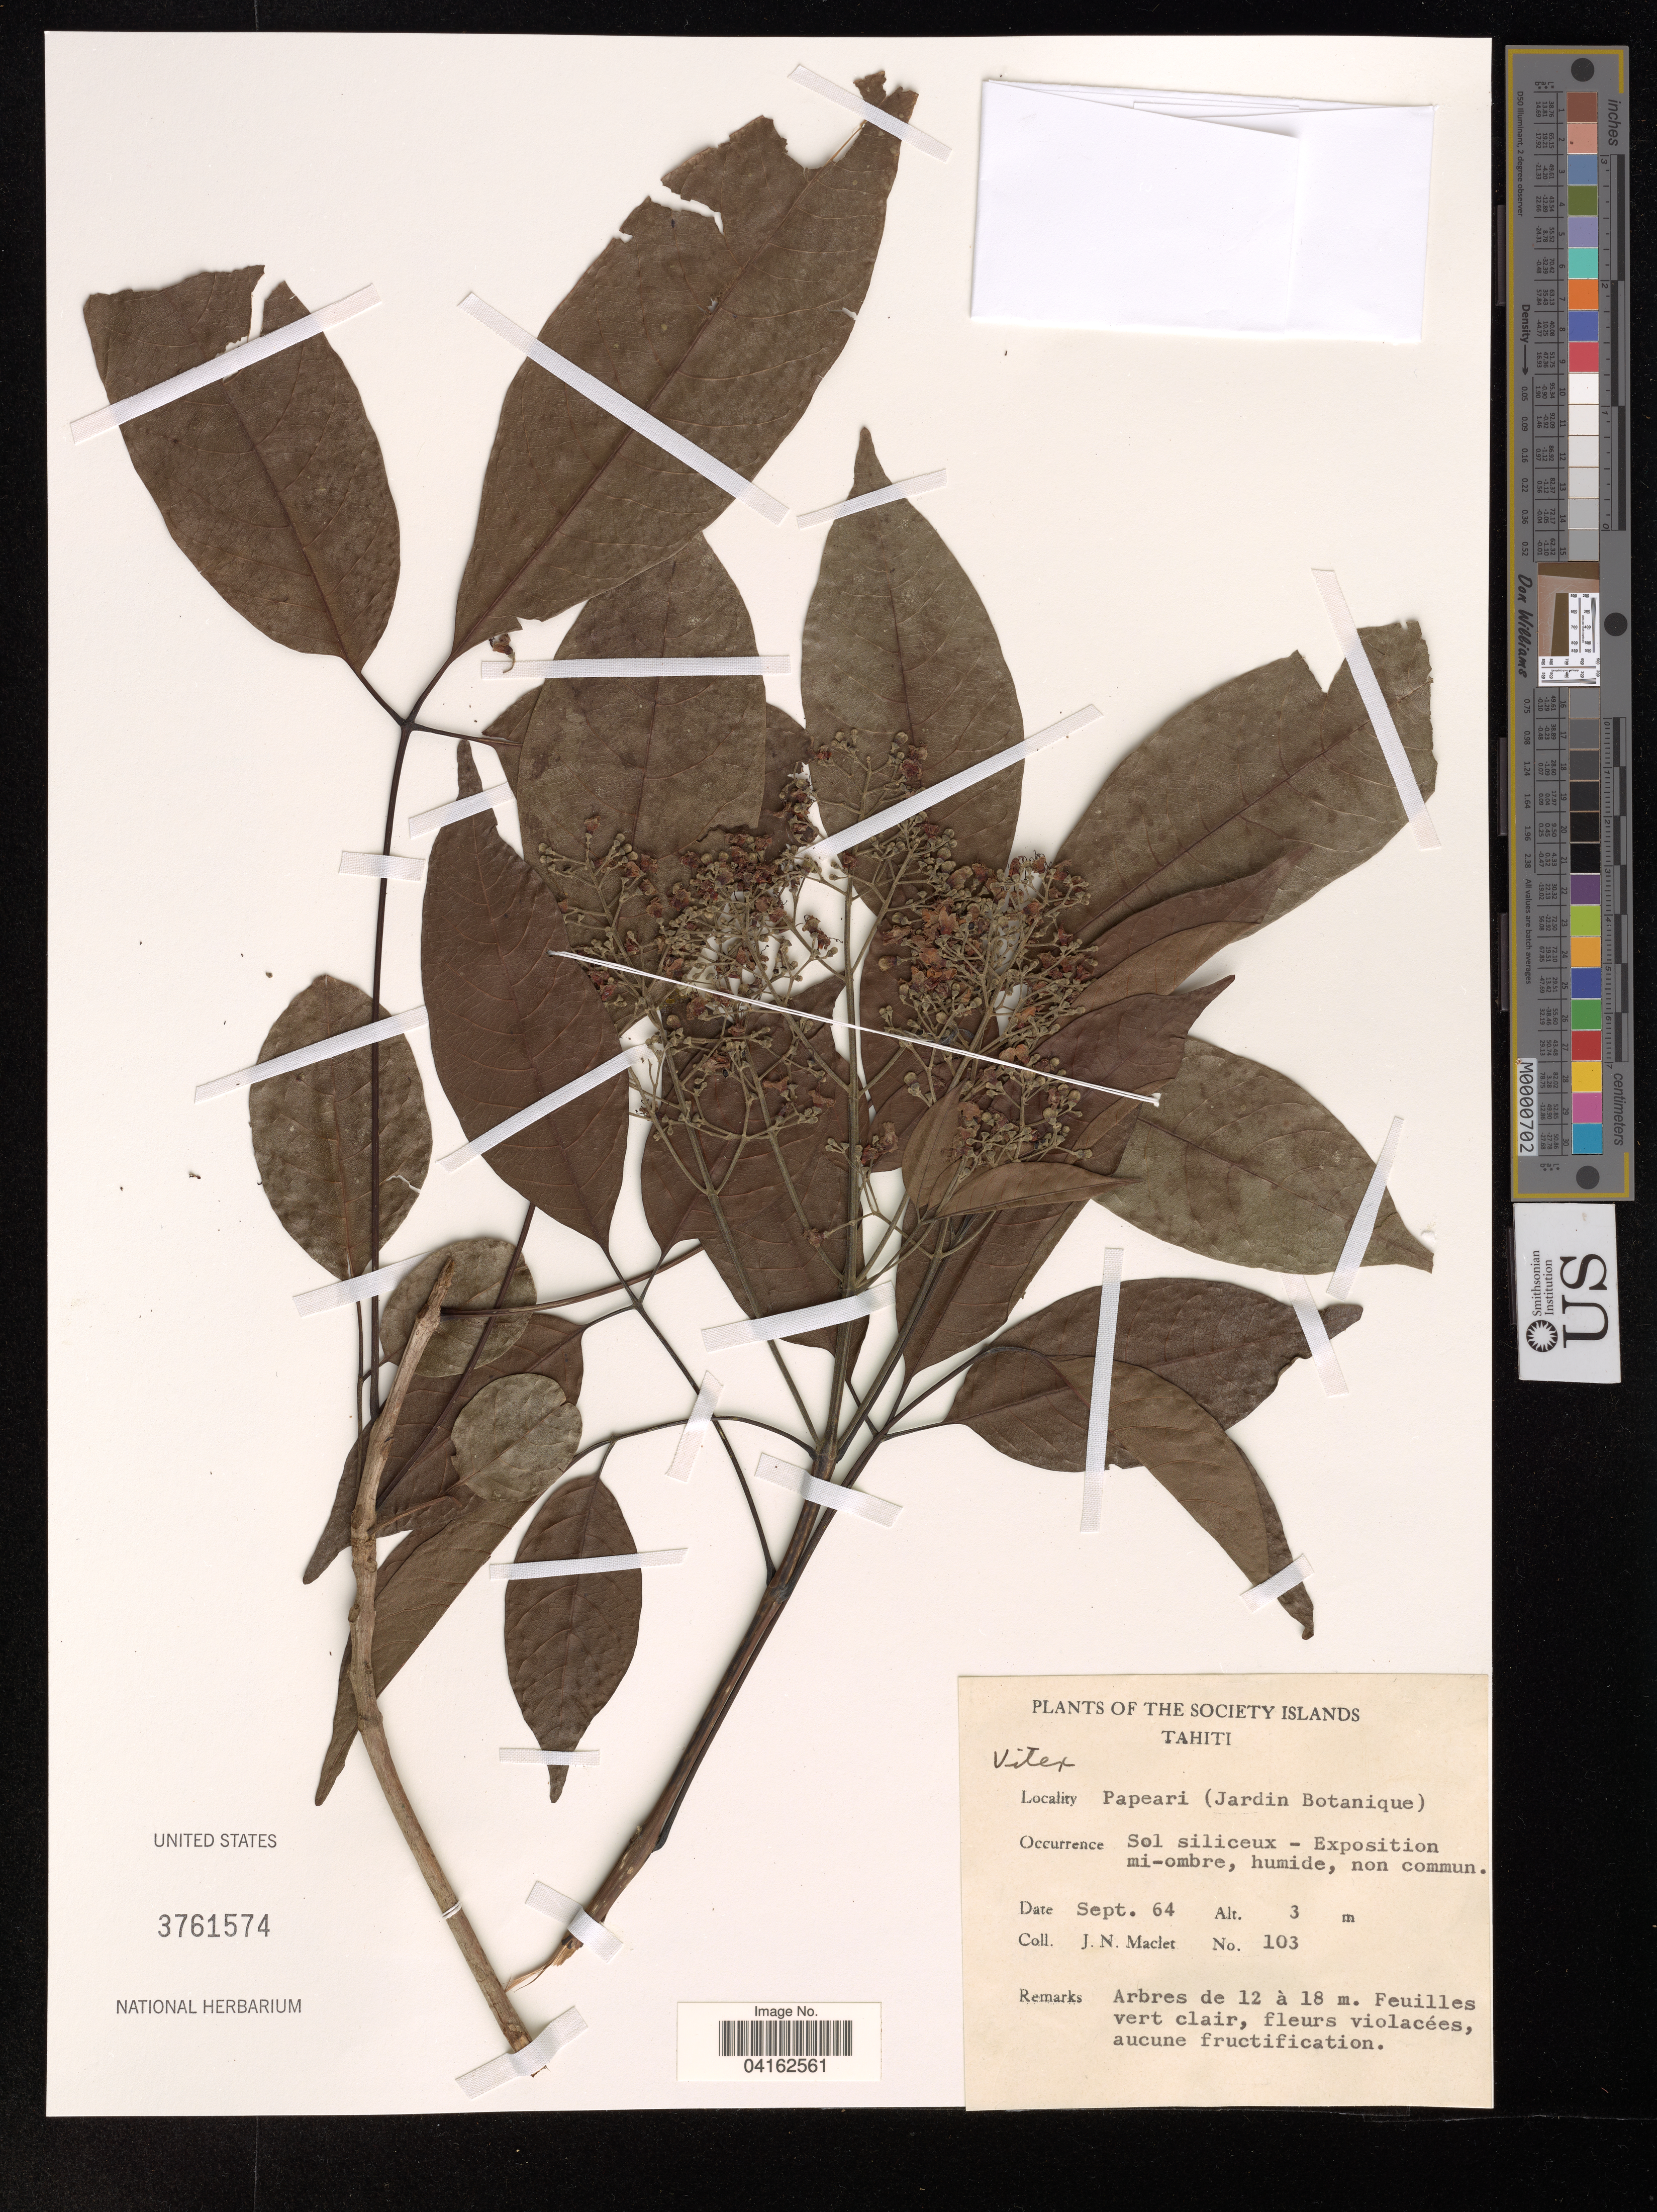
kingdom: Plantae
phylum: Tracheophyta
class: Magnoliopsida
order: Lamiales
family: Lamiaceae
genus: Vitex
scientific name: Vitex sp.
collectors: J. Maclet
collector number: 103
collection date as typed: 9 64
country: French Polynesia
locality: The Society Islands. Tahiti. Papeari (Jardin Botanique).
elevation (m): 3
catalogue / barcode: US 3761574